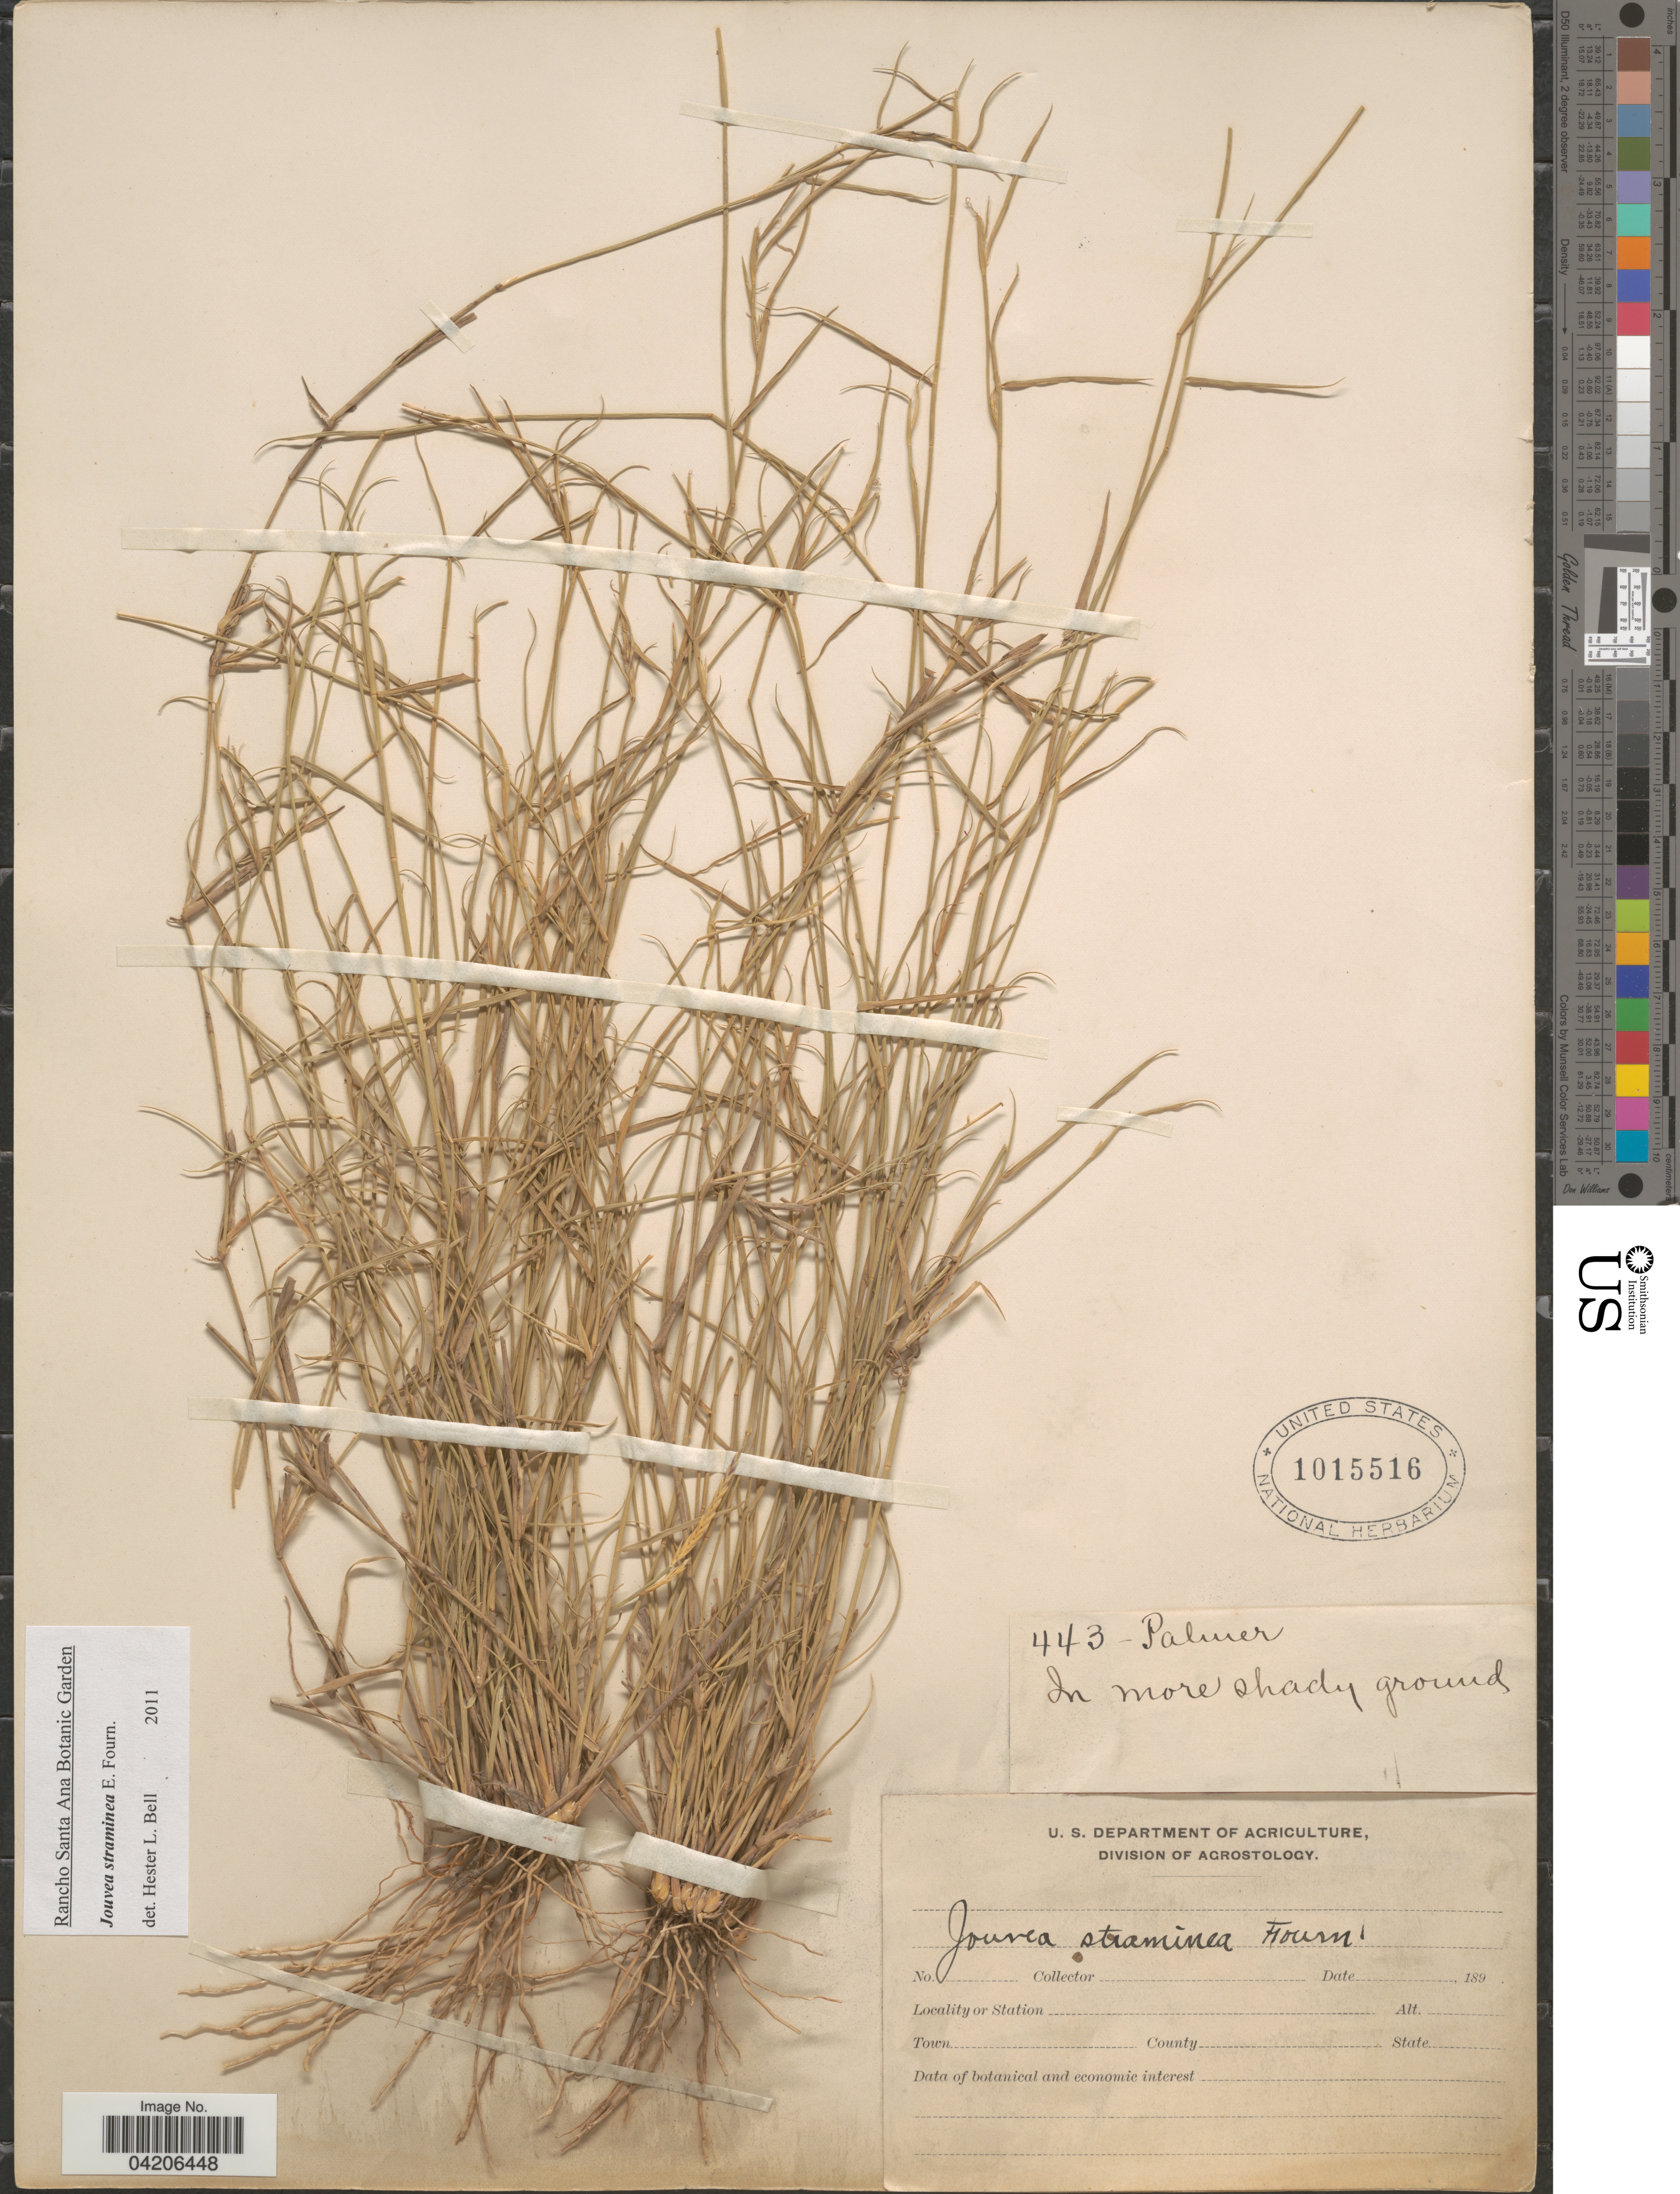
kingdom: Plantae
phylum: Tracheophyta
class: Liliopsida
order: Poales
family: Poaceae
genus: Jouvea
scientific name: Jouvea pilosa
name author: (J. Presl) Scribn.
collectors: Palmer, --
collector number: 443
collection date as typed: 189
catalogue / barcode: US 1015516